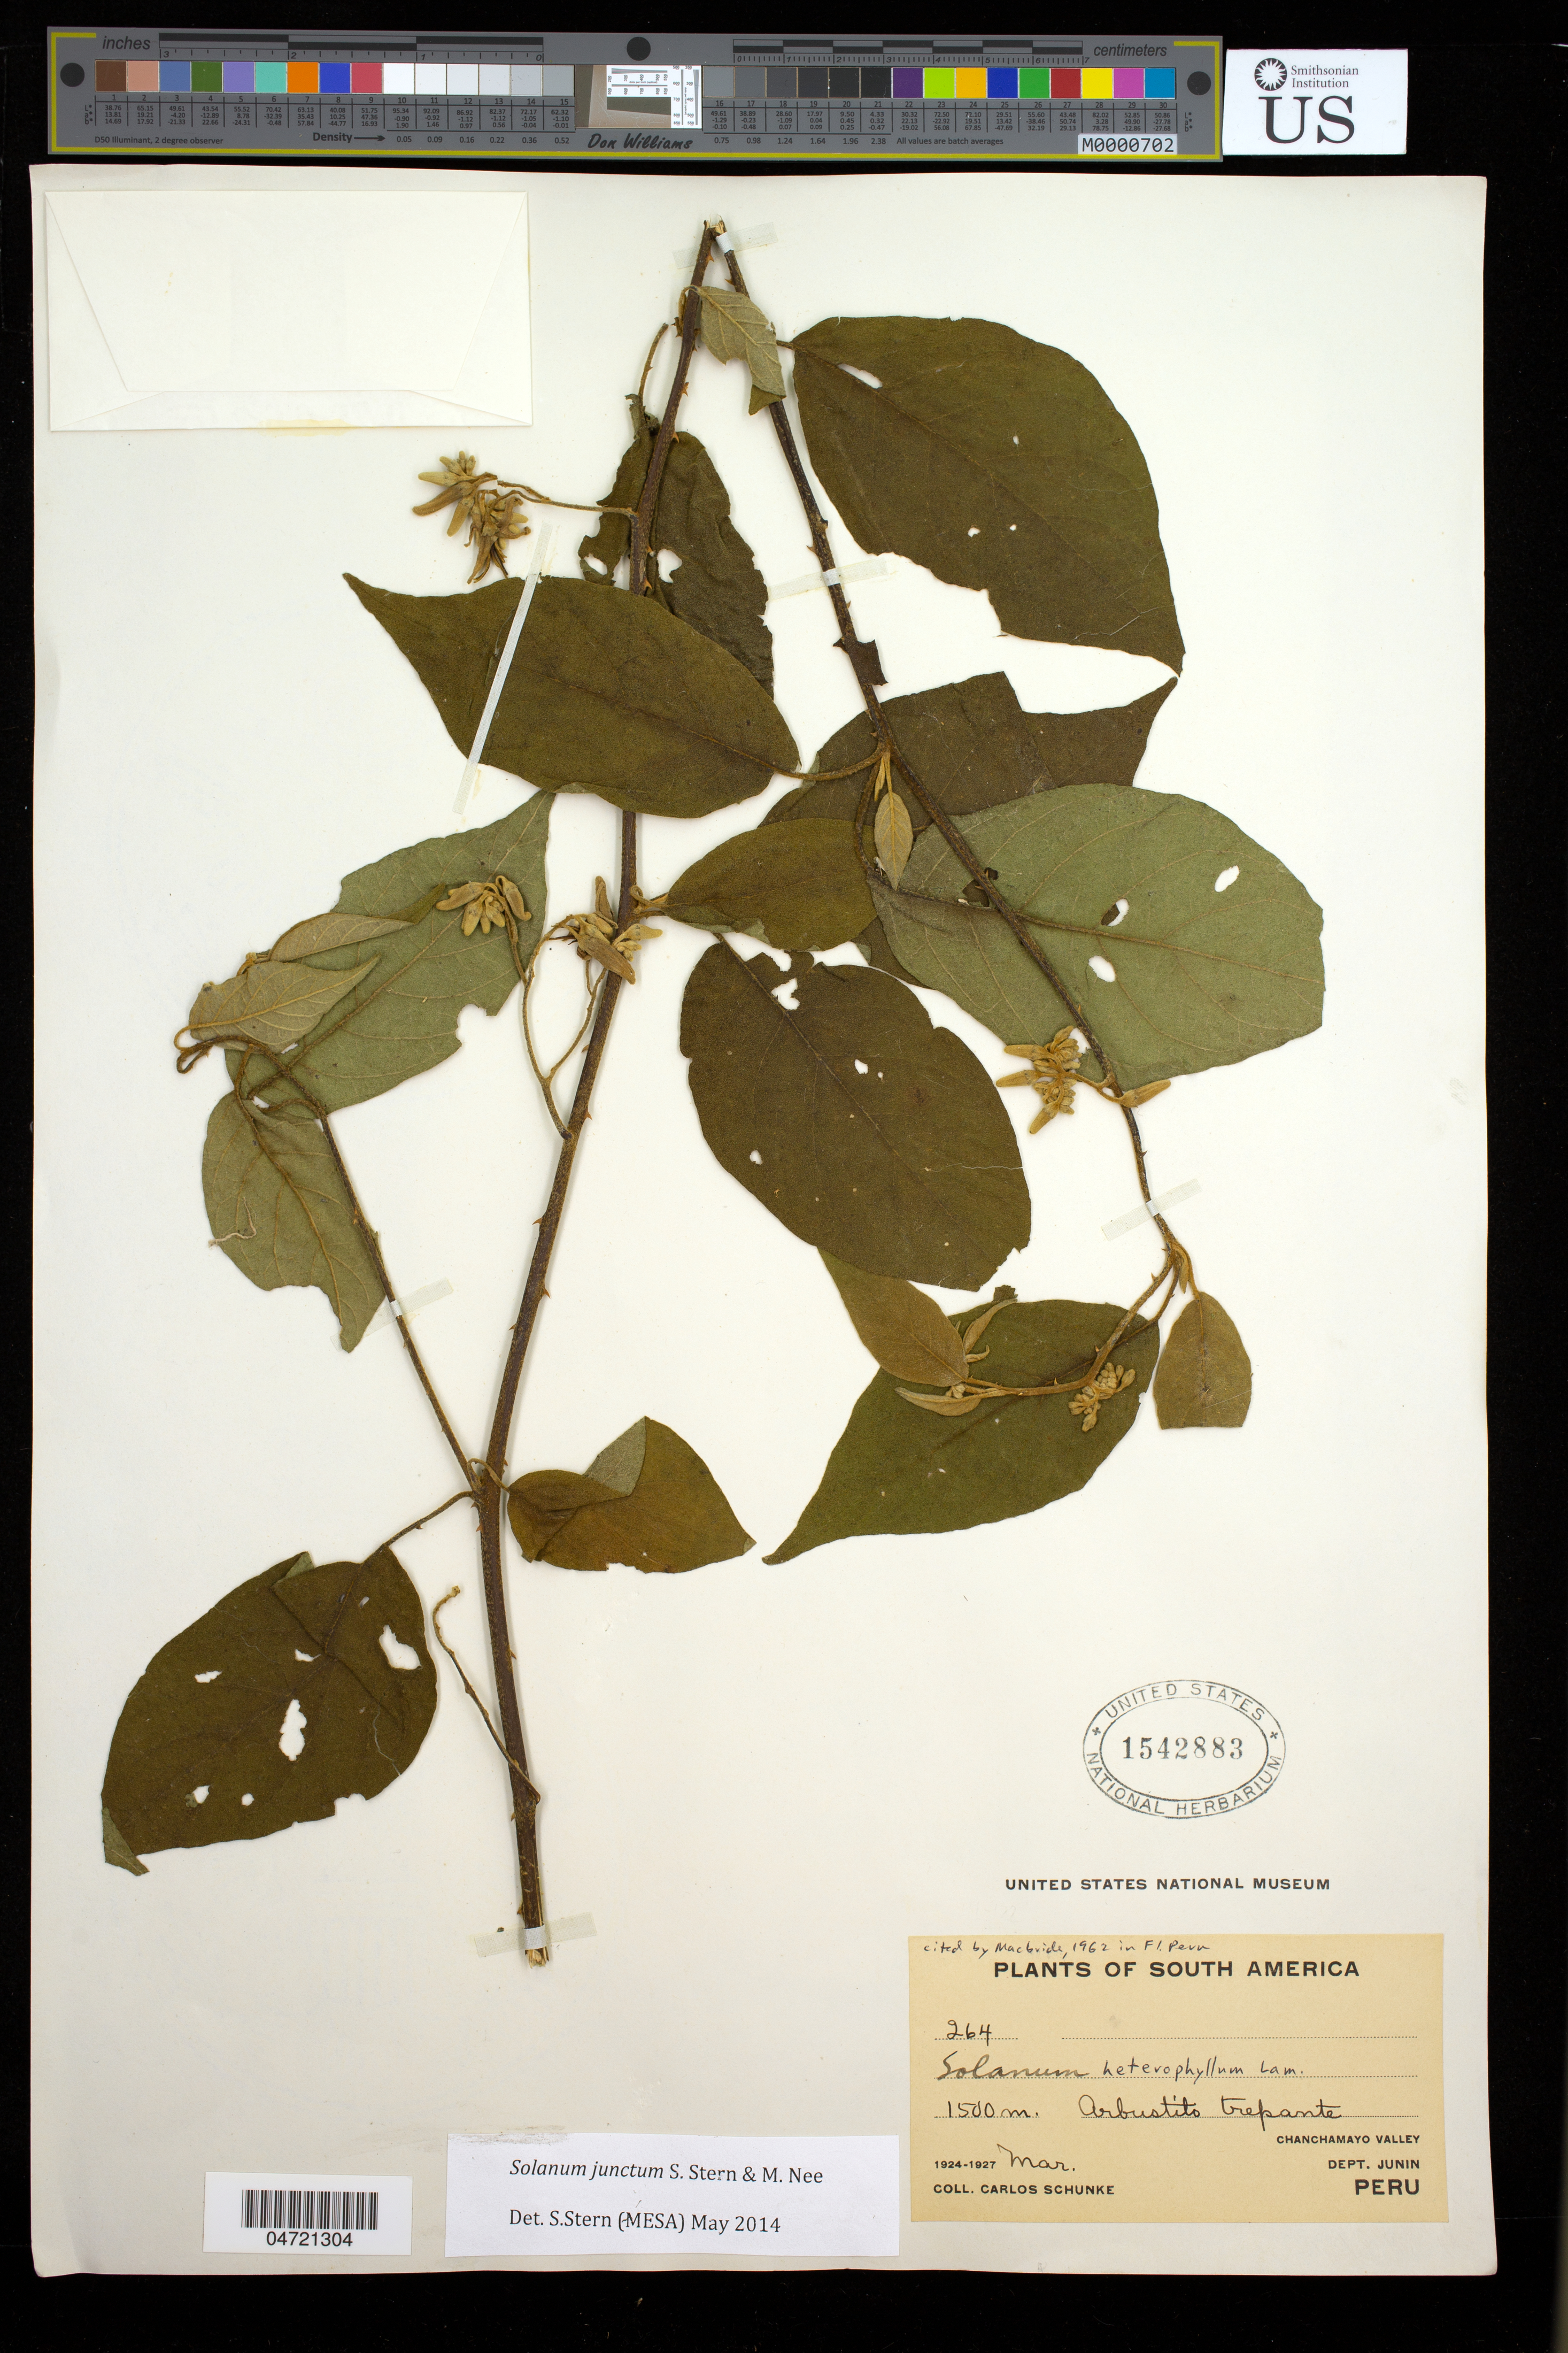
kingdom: Plantae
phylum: Tracheophyta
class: Magnoliopsida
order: Solanales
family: Solanaceae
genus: Solanum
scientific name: Solanum junctum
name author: S.R. Stern & M. Nee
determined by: Stern, S. R., (UT)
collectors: C. Schunke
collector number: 264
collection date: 1924-03/1927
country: Peru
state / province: Junín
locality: Chanchamayo valley.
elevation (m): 800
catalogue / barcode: US 1542883